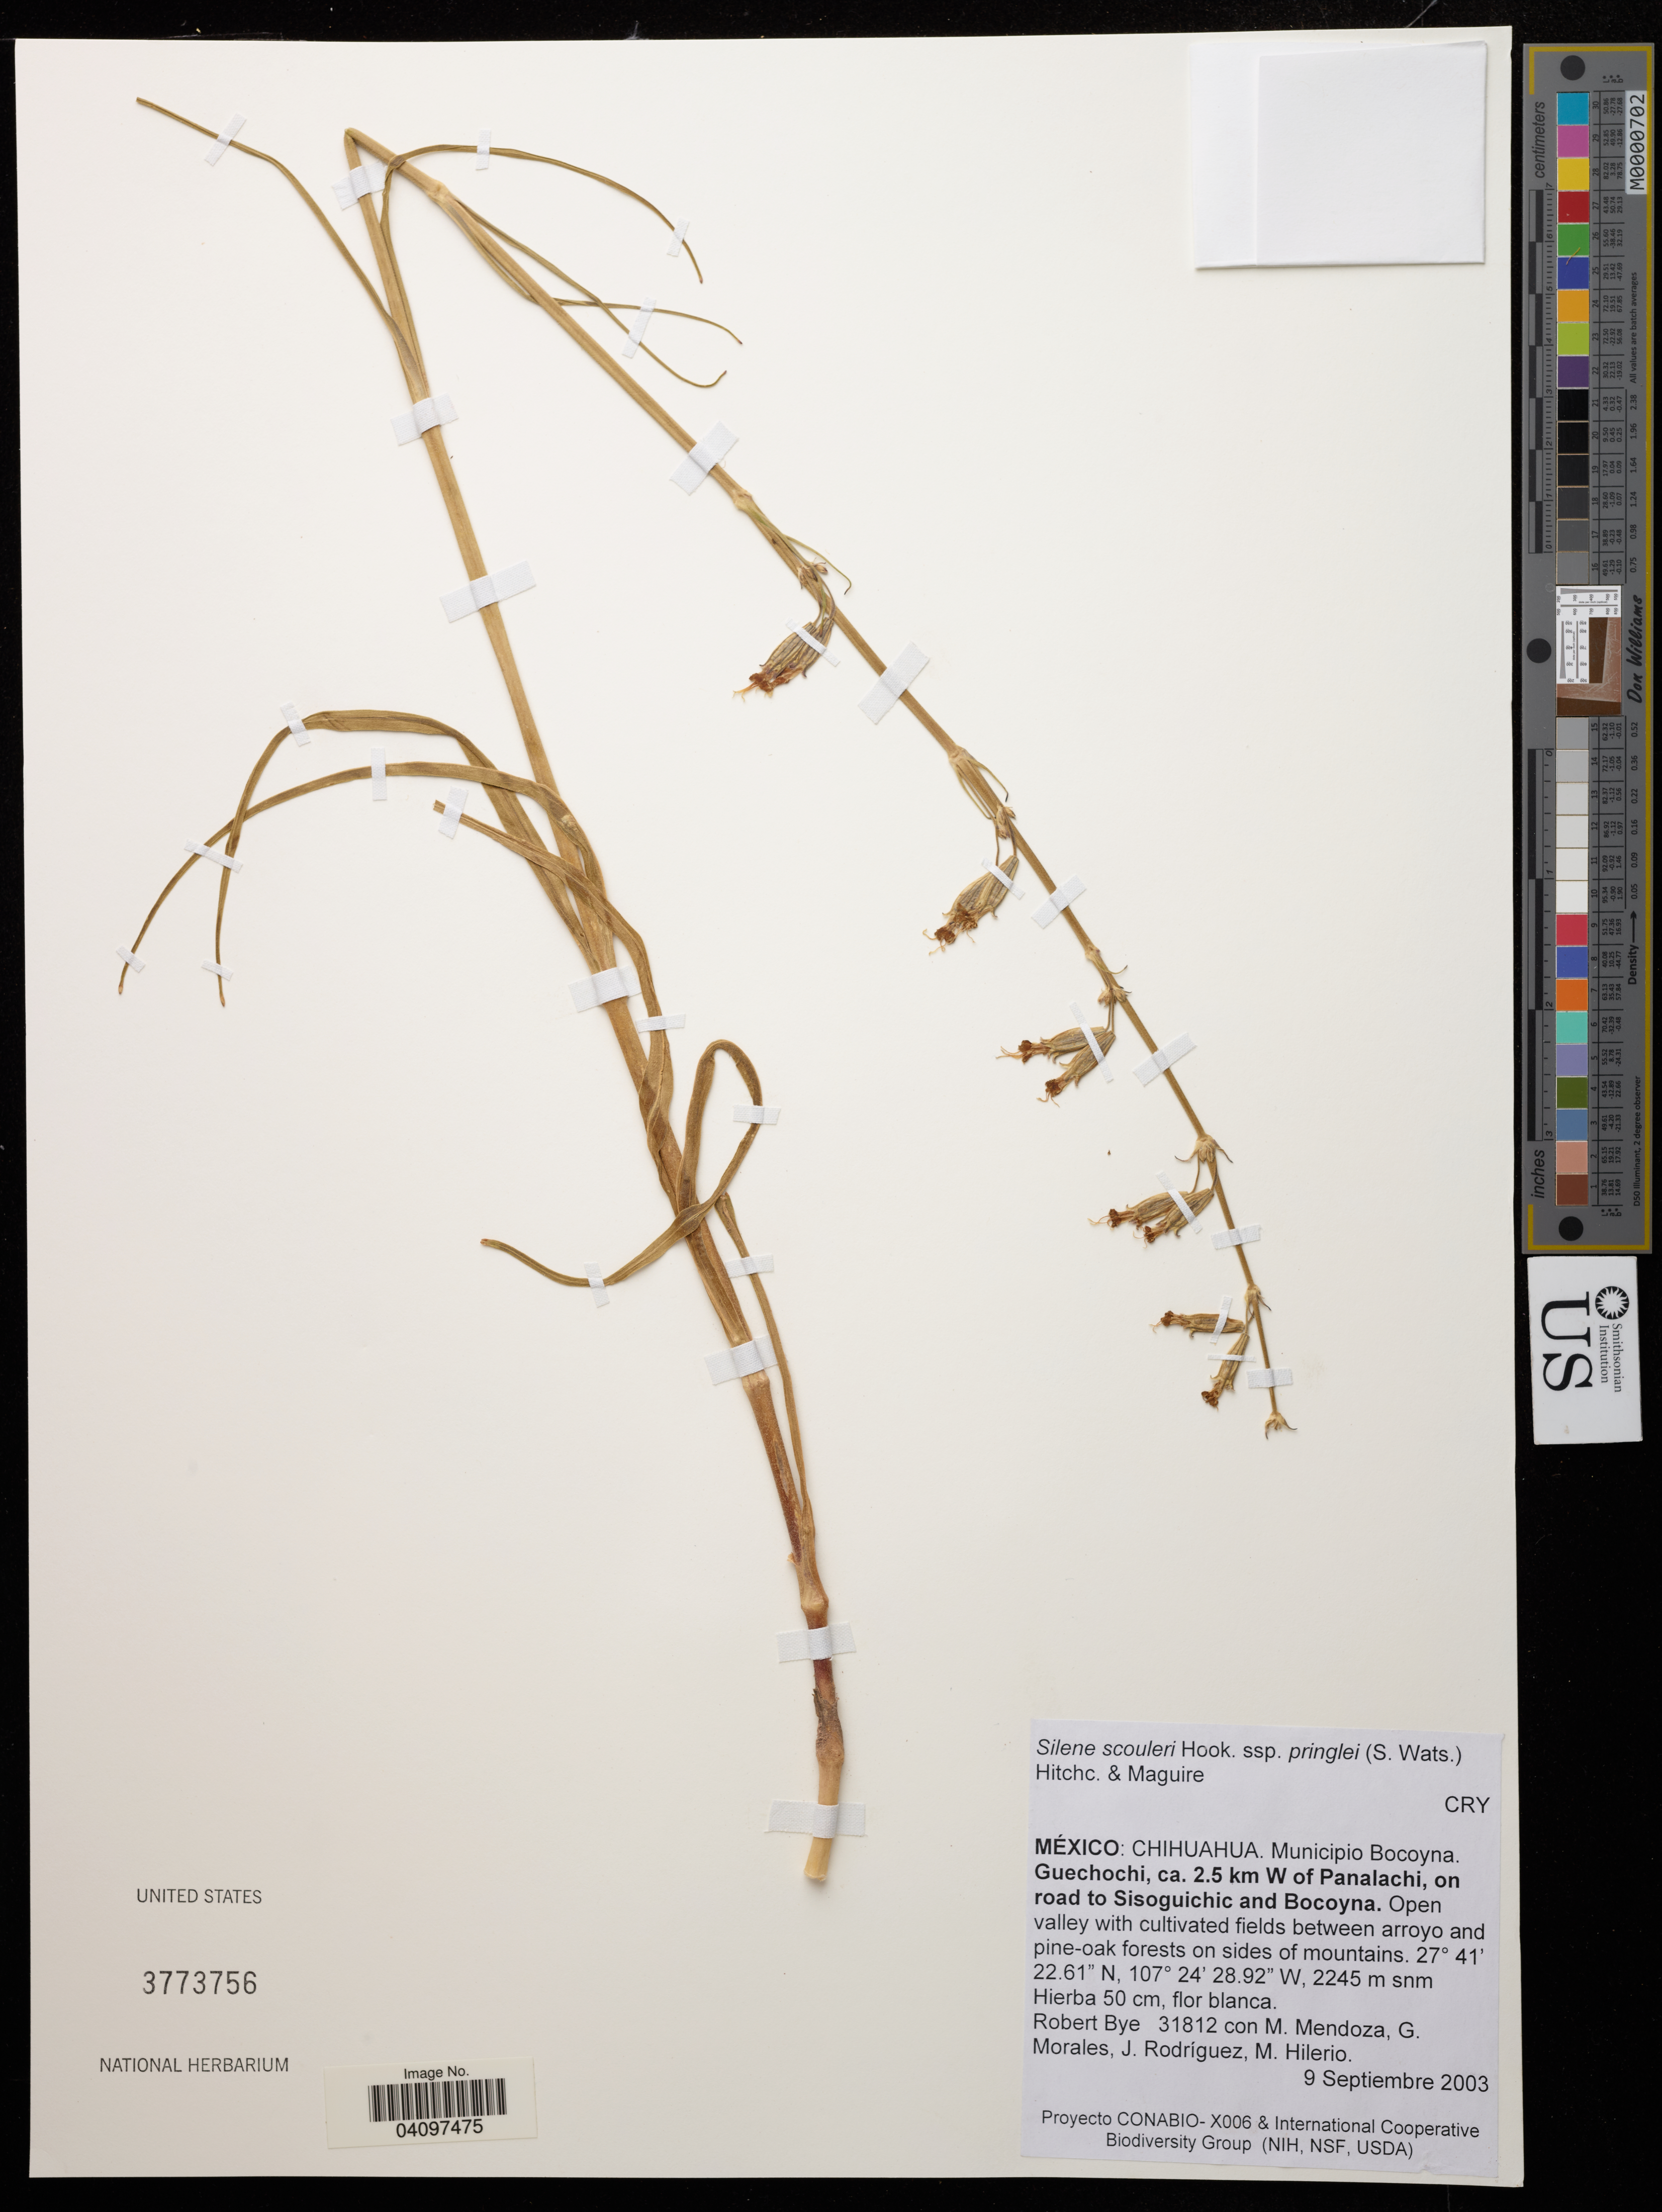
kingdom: Plantae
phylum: Tracheophyta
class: Magnoliopsida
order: Caryophyllales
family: Caryophyllaceae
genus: Silene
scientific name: Silene scouleri var. concolor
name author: (Greene) C.L. Hitchc. & Maguire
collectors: R. A. Bye, M. Mendoza, G. Morales & J. Rodríguez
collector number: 31812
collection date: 2003-09-09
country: Mexico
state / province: Chihuahua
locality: Municipio Bocoyna, Guechochi, ca. 2.5 km W of Panalachi, on road to Sisoguichic and Bocoyna.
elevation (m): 2245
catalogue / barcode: US 3773756